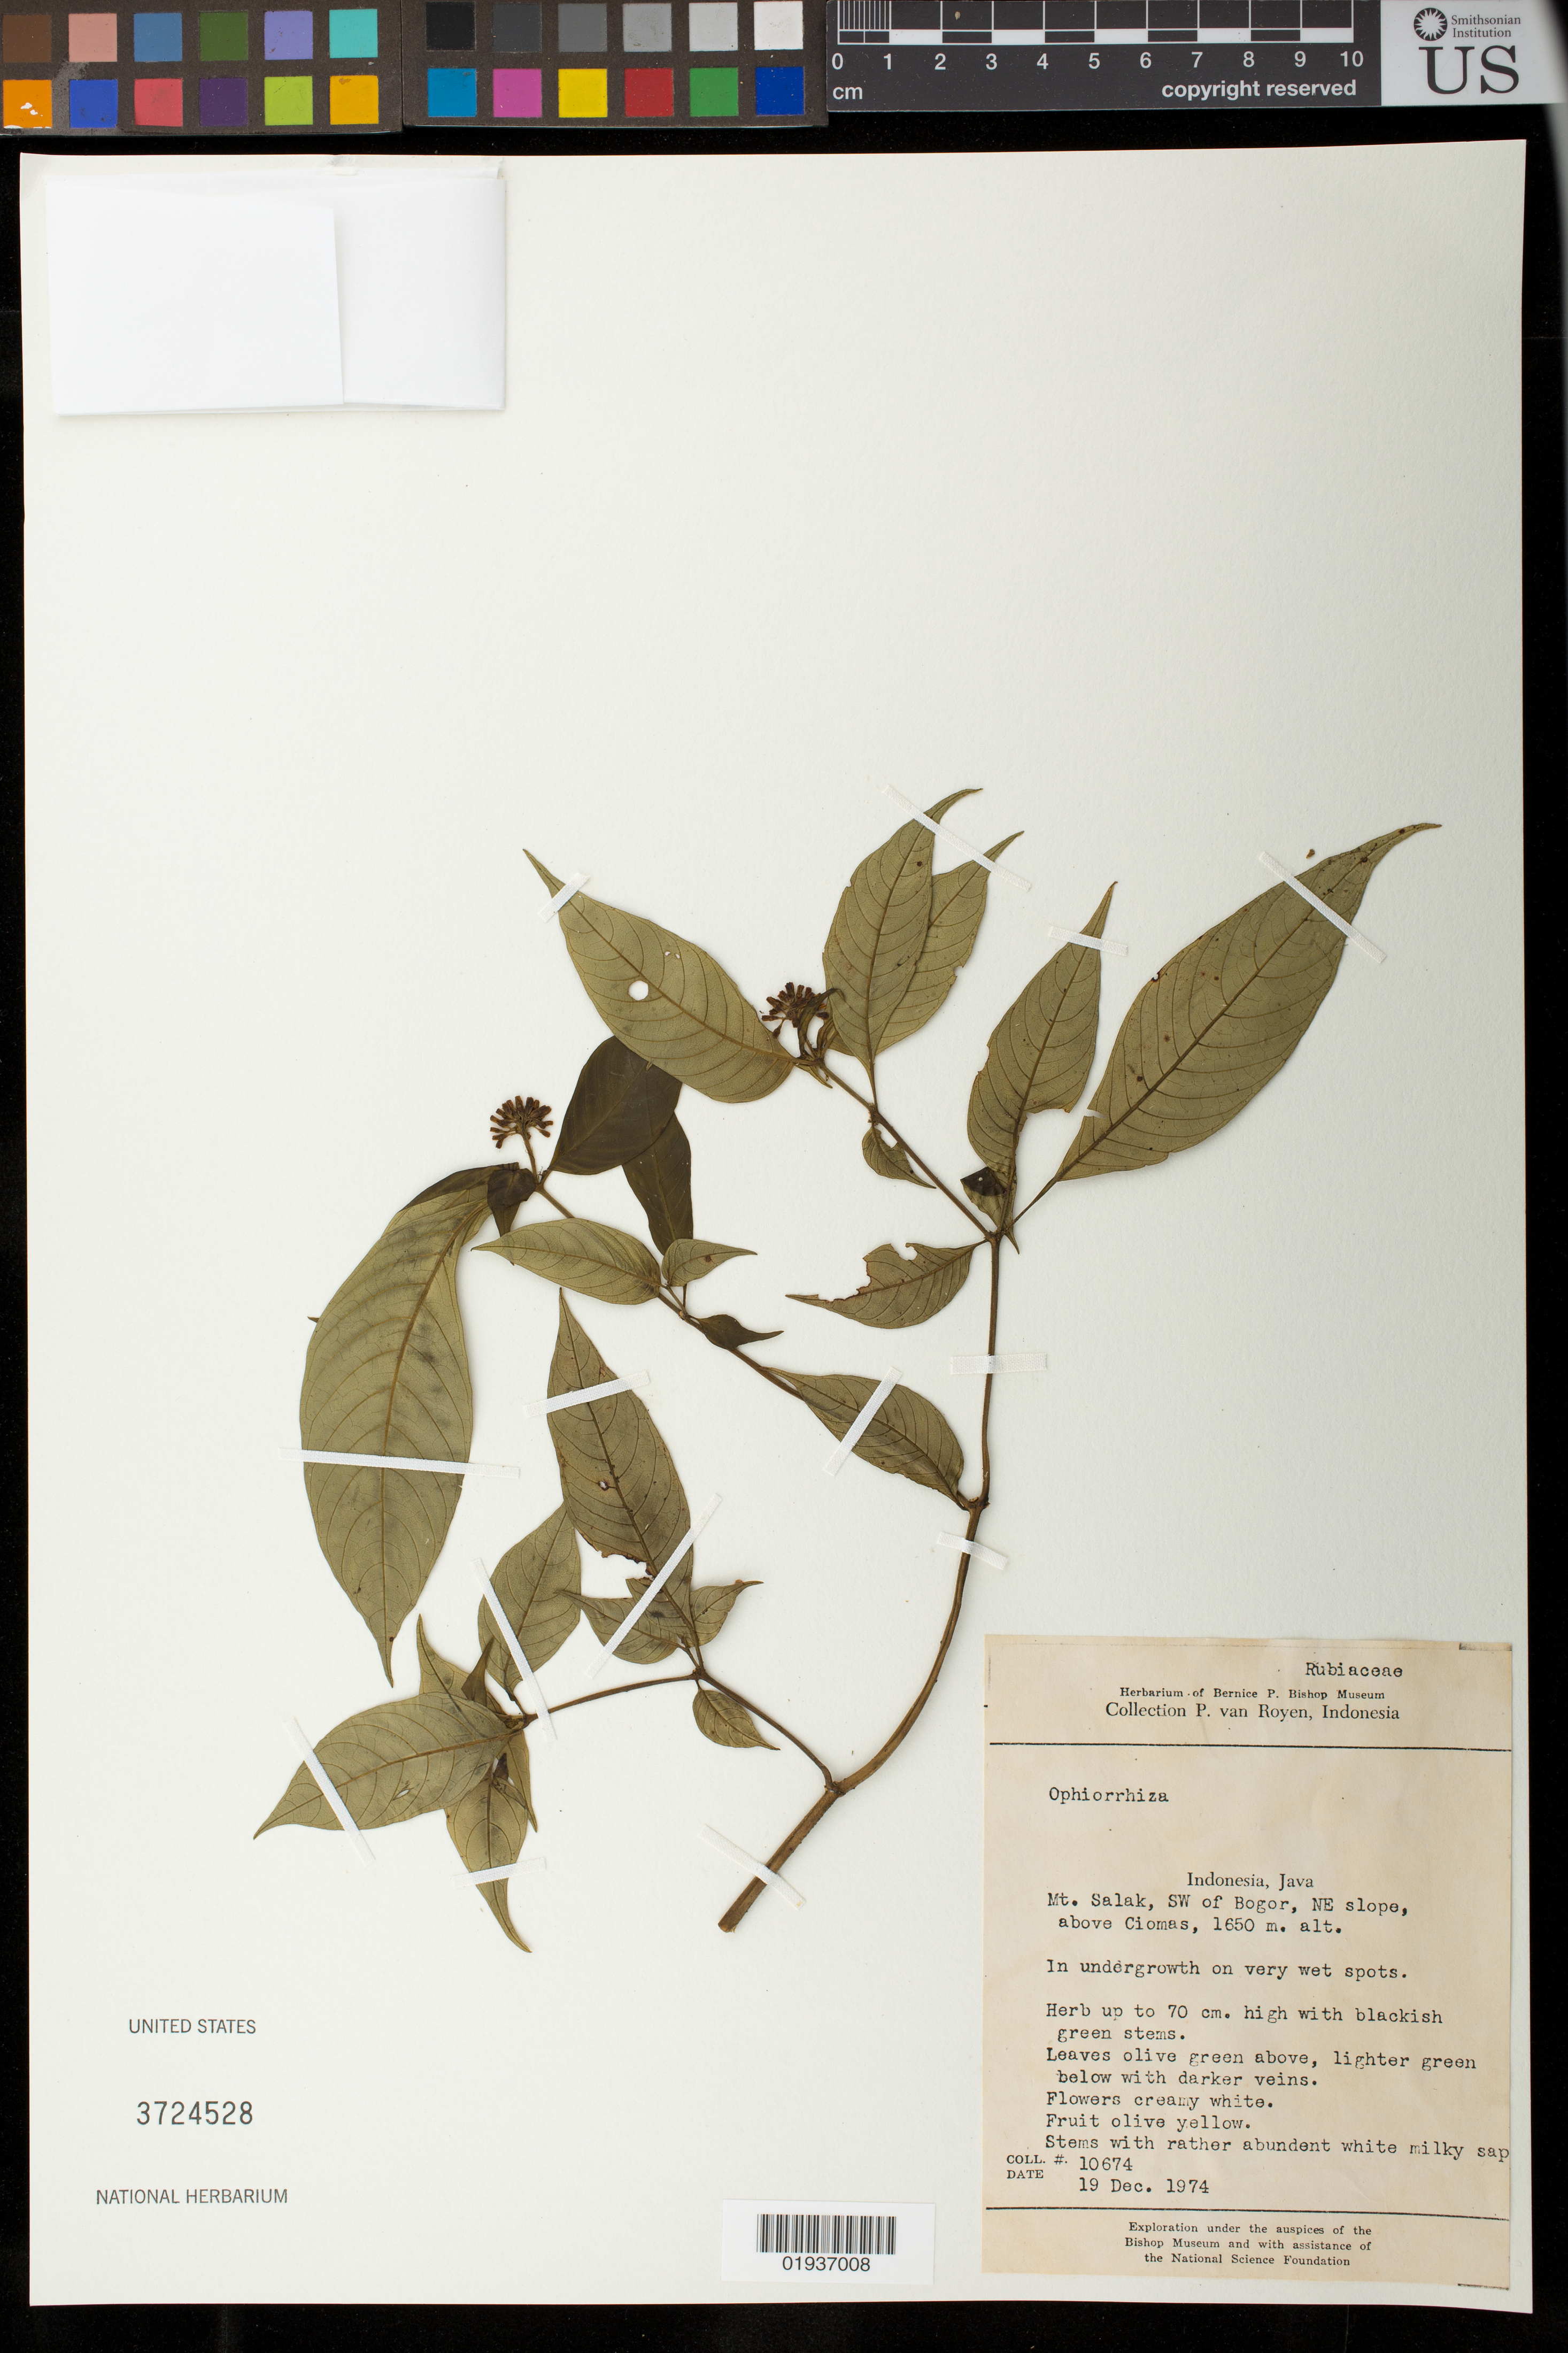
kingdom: Plantae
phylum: Tracheophyta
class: Magnoliopsida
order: Gentianales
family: Rubiaceae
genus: Ophiorrhiza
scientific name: Ophiorrhiza sp.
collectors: P. van Royen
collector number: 10674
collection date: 1974-12-19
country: Indonesia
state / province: Java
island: Java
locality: Mt. Salak, SW of Bogor, NE slope, above Ciomas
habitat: In undergrowth in wet spots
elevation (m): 1650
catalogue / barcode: US 3724528